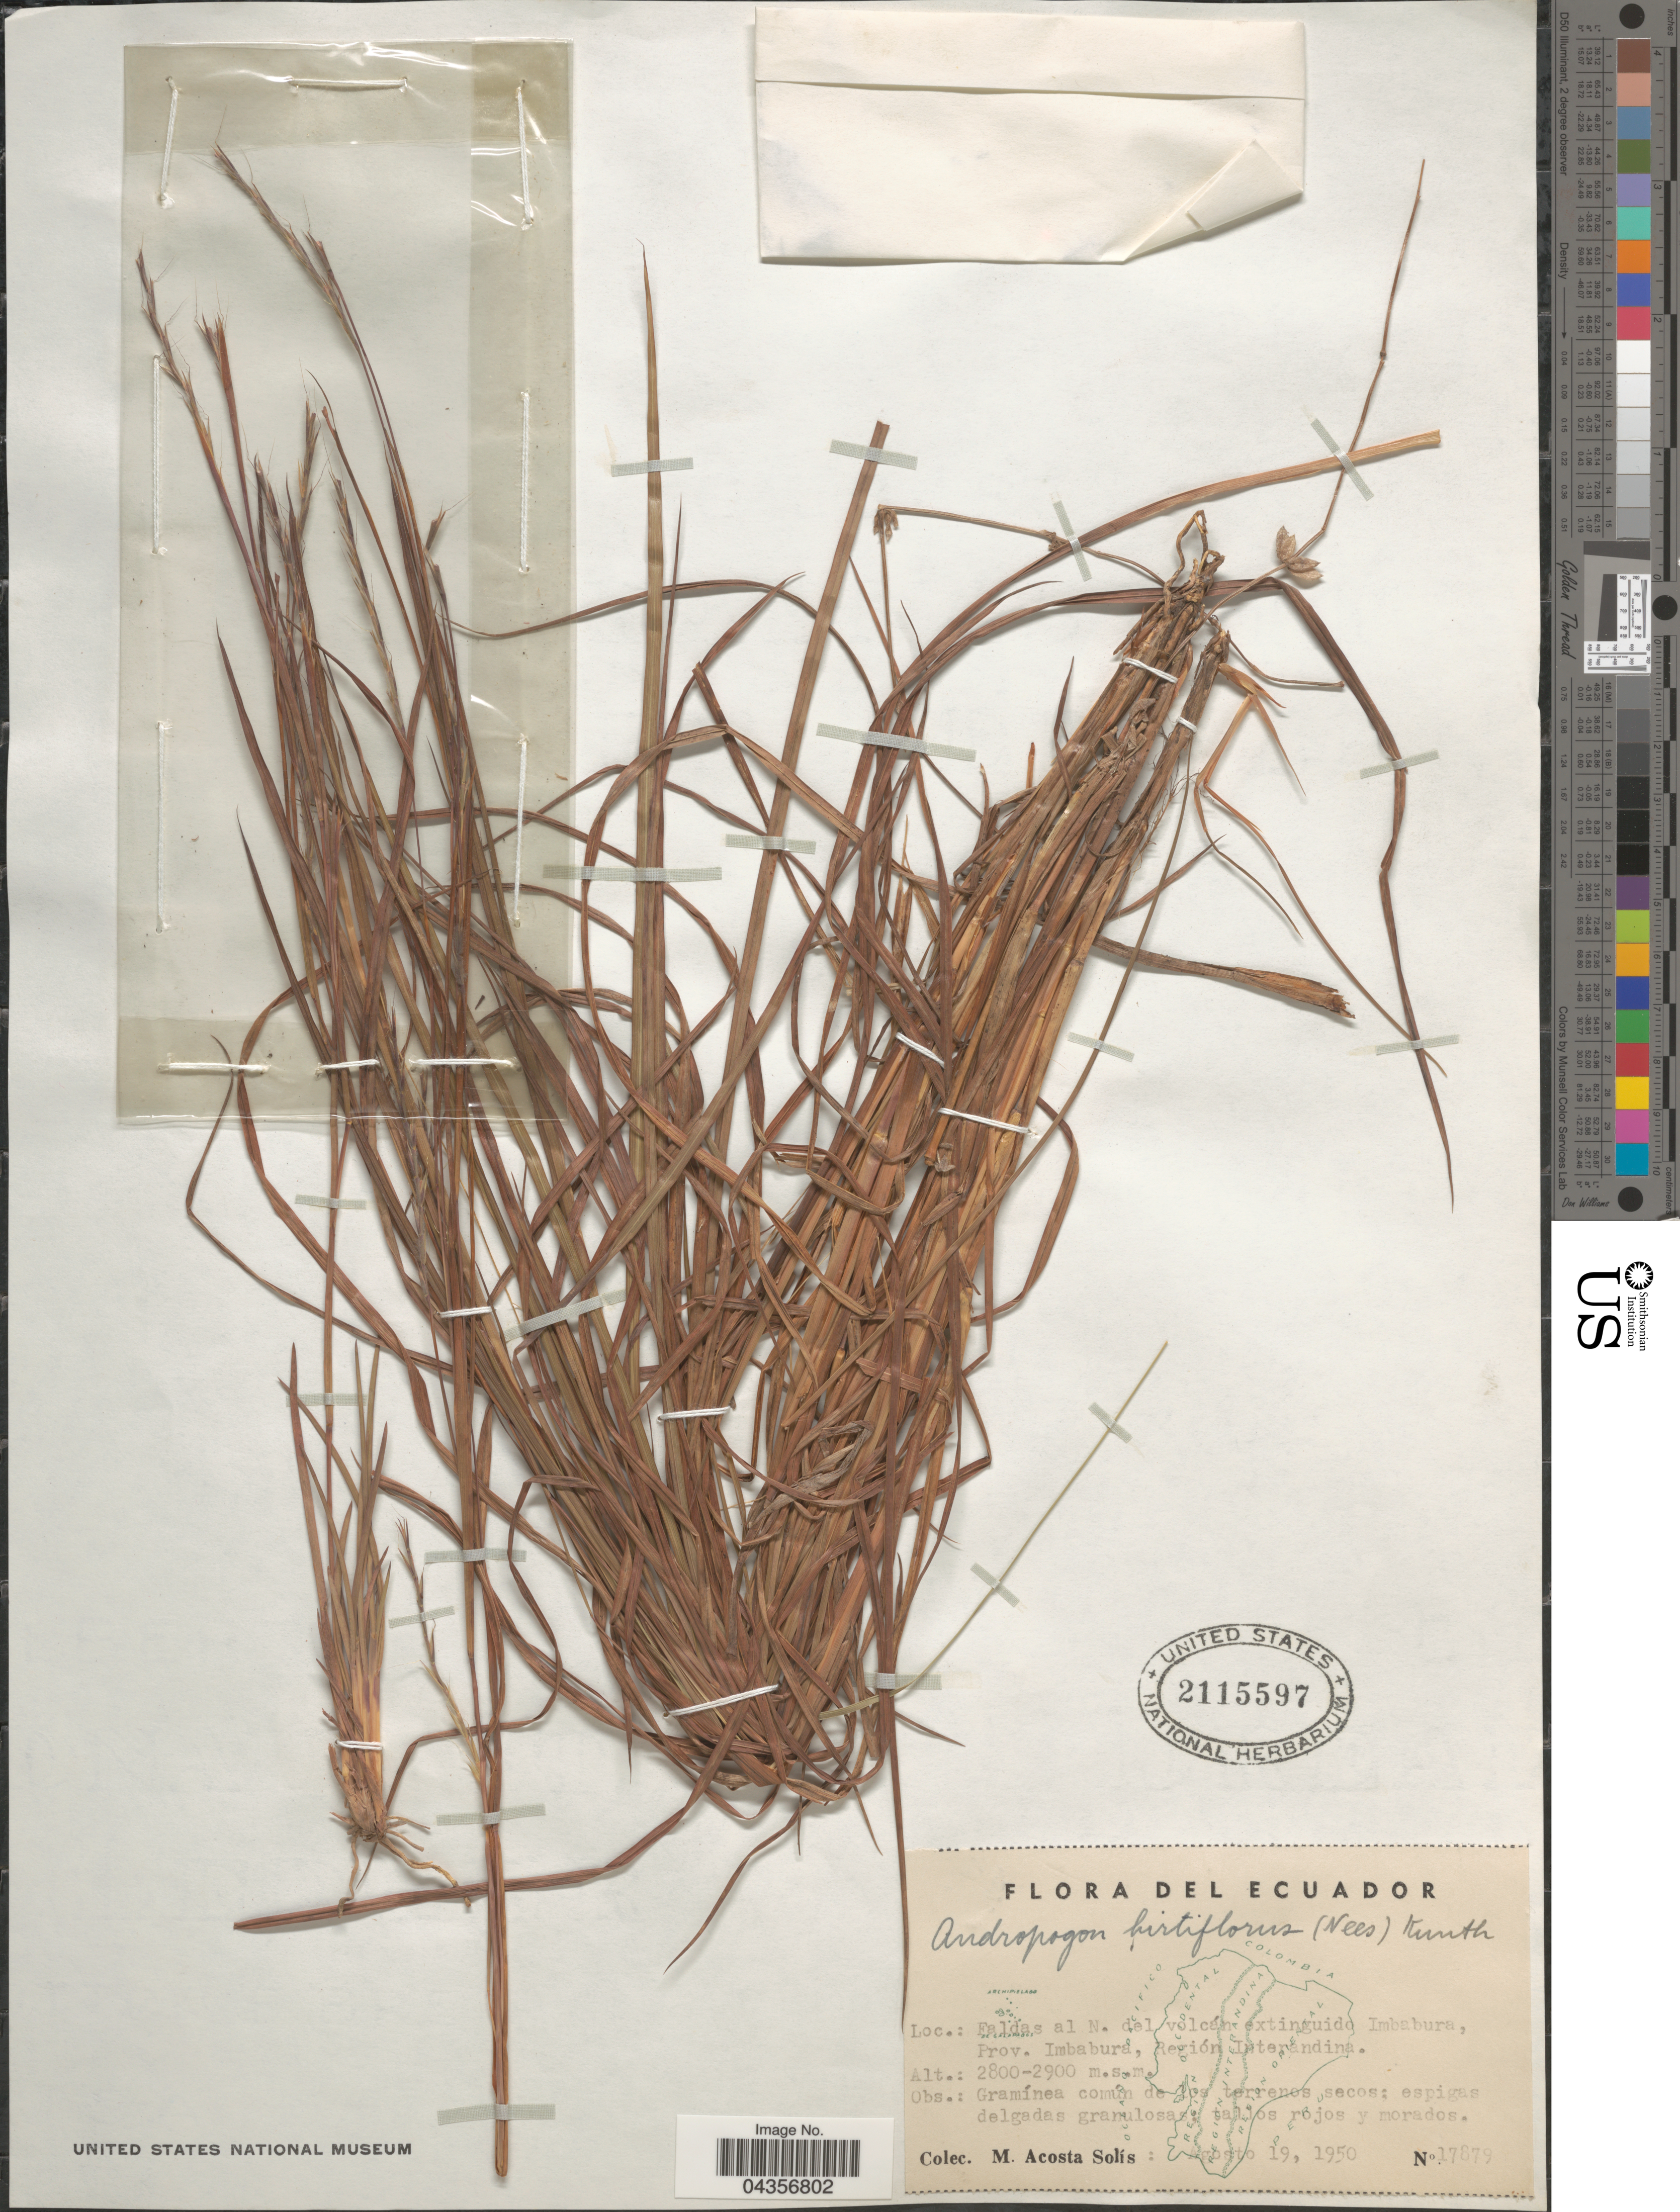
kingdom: Plantae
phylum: Tracheophyta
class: Liliopsida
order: Poales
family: Poaceae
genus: Schizachyrium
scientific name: Schizachyrium sanguineum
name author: (Retz.) Alston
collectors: M. Acosta Solis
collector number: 17879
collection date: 1950-08-19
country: Ecuador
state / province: Imbabura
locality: Faldas al N. del volcán extinguido Imbabura, Prov. Imbabura, Región Interandina.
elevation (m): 2800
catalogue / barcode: US 2115597